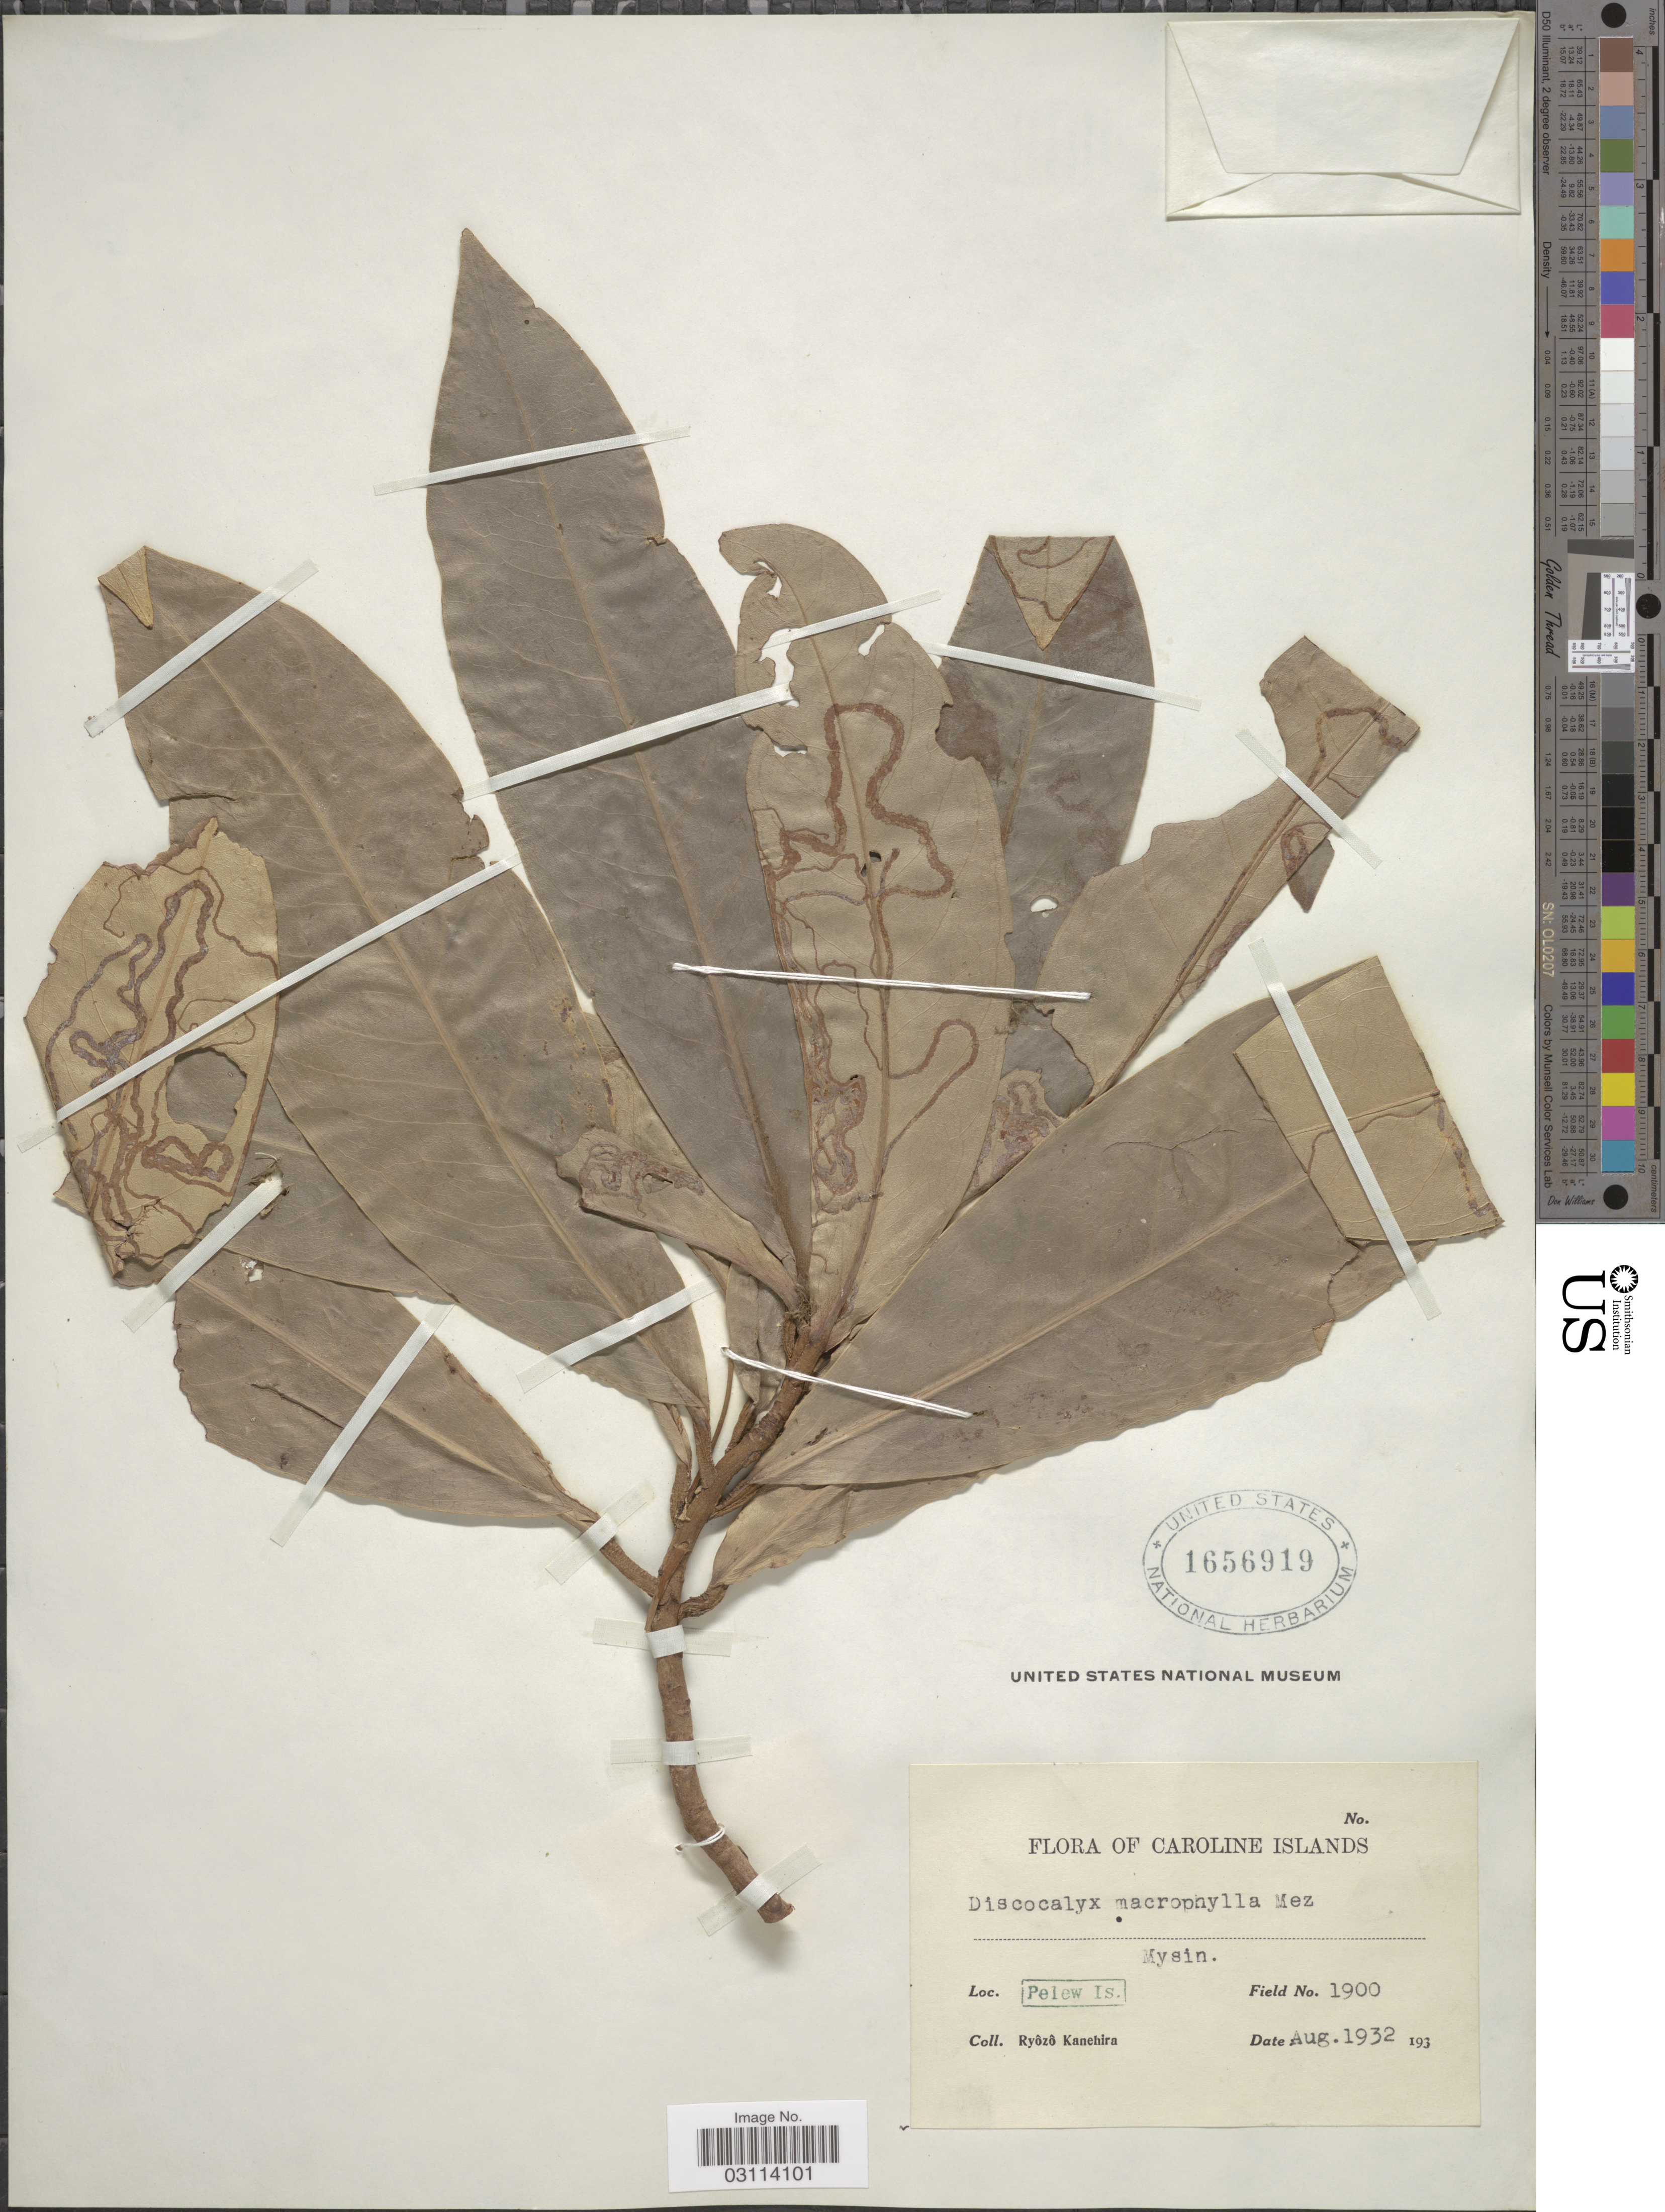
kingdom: Plantae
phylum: Tracheophyta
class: Magnoliopsida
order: Ericales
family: Primulaceae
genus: Discocalyx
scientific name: Discocalyx palauensis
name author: Hosok.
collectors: R. Kanehira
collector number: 1900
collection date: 1932-08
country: Palau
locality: Caroline Islands. Pelew Is.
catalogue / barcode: US 1656919